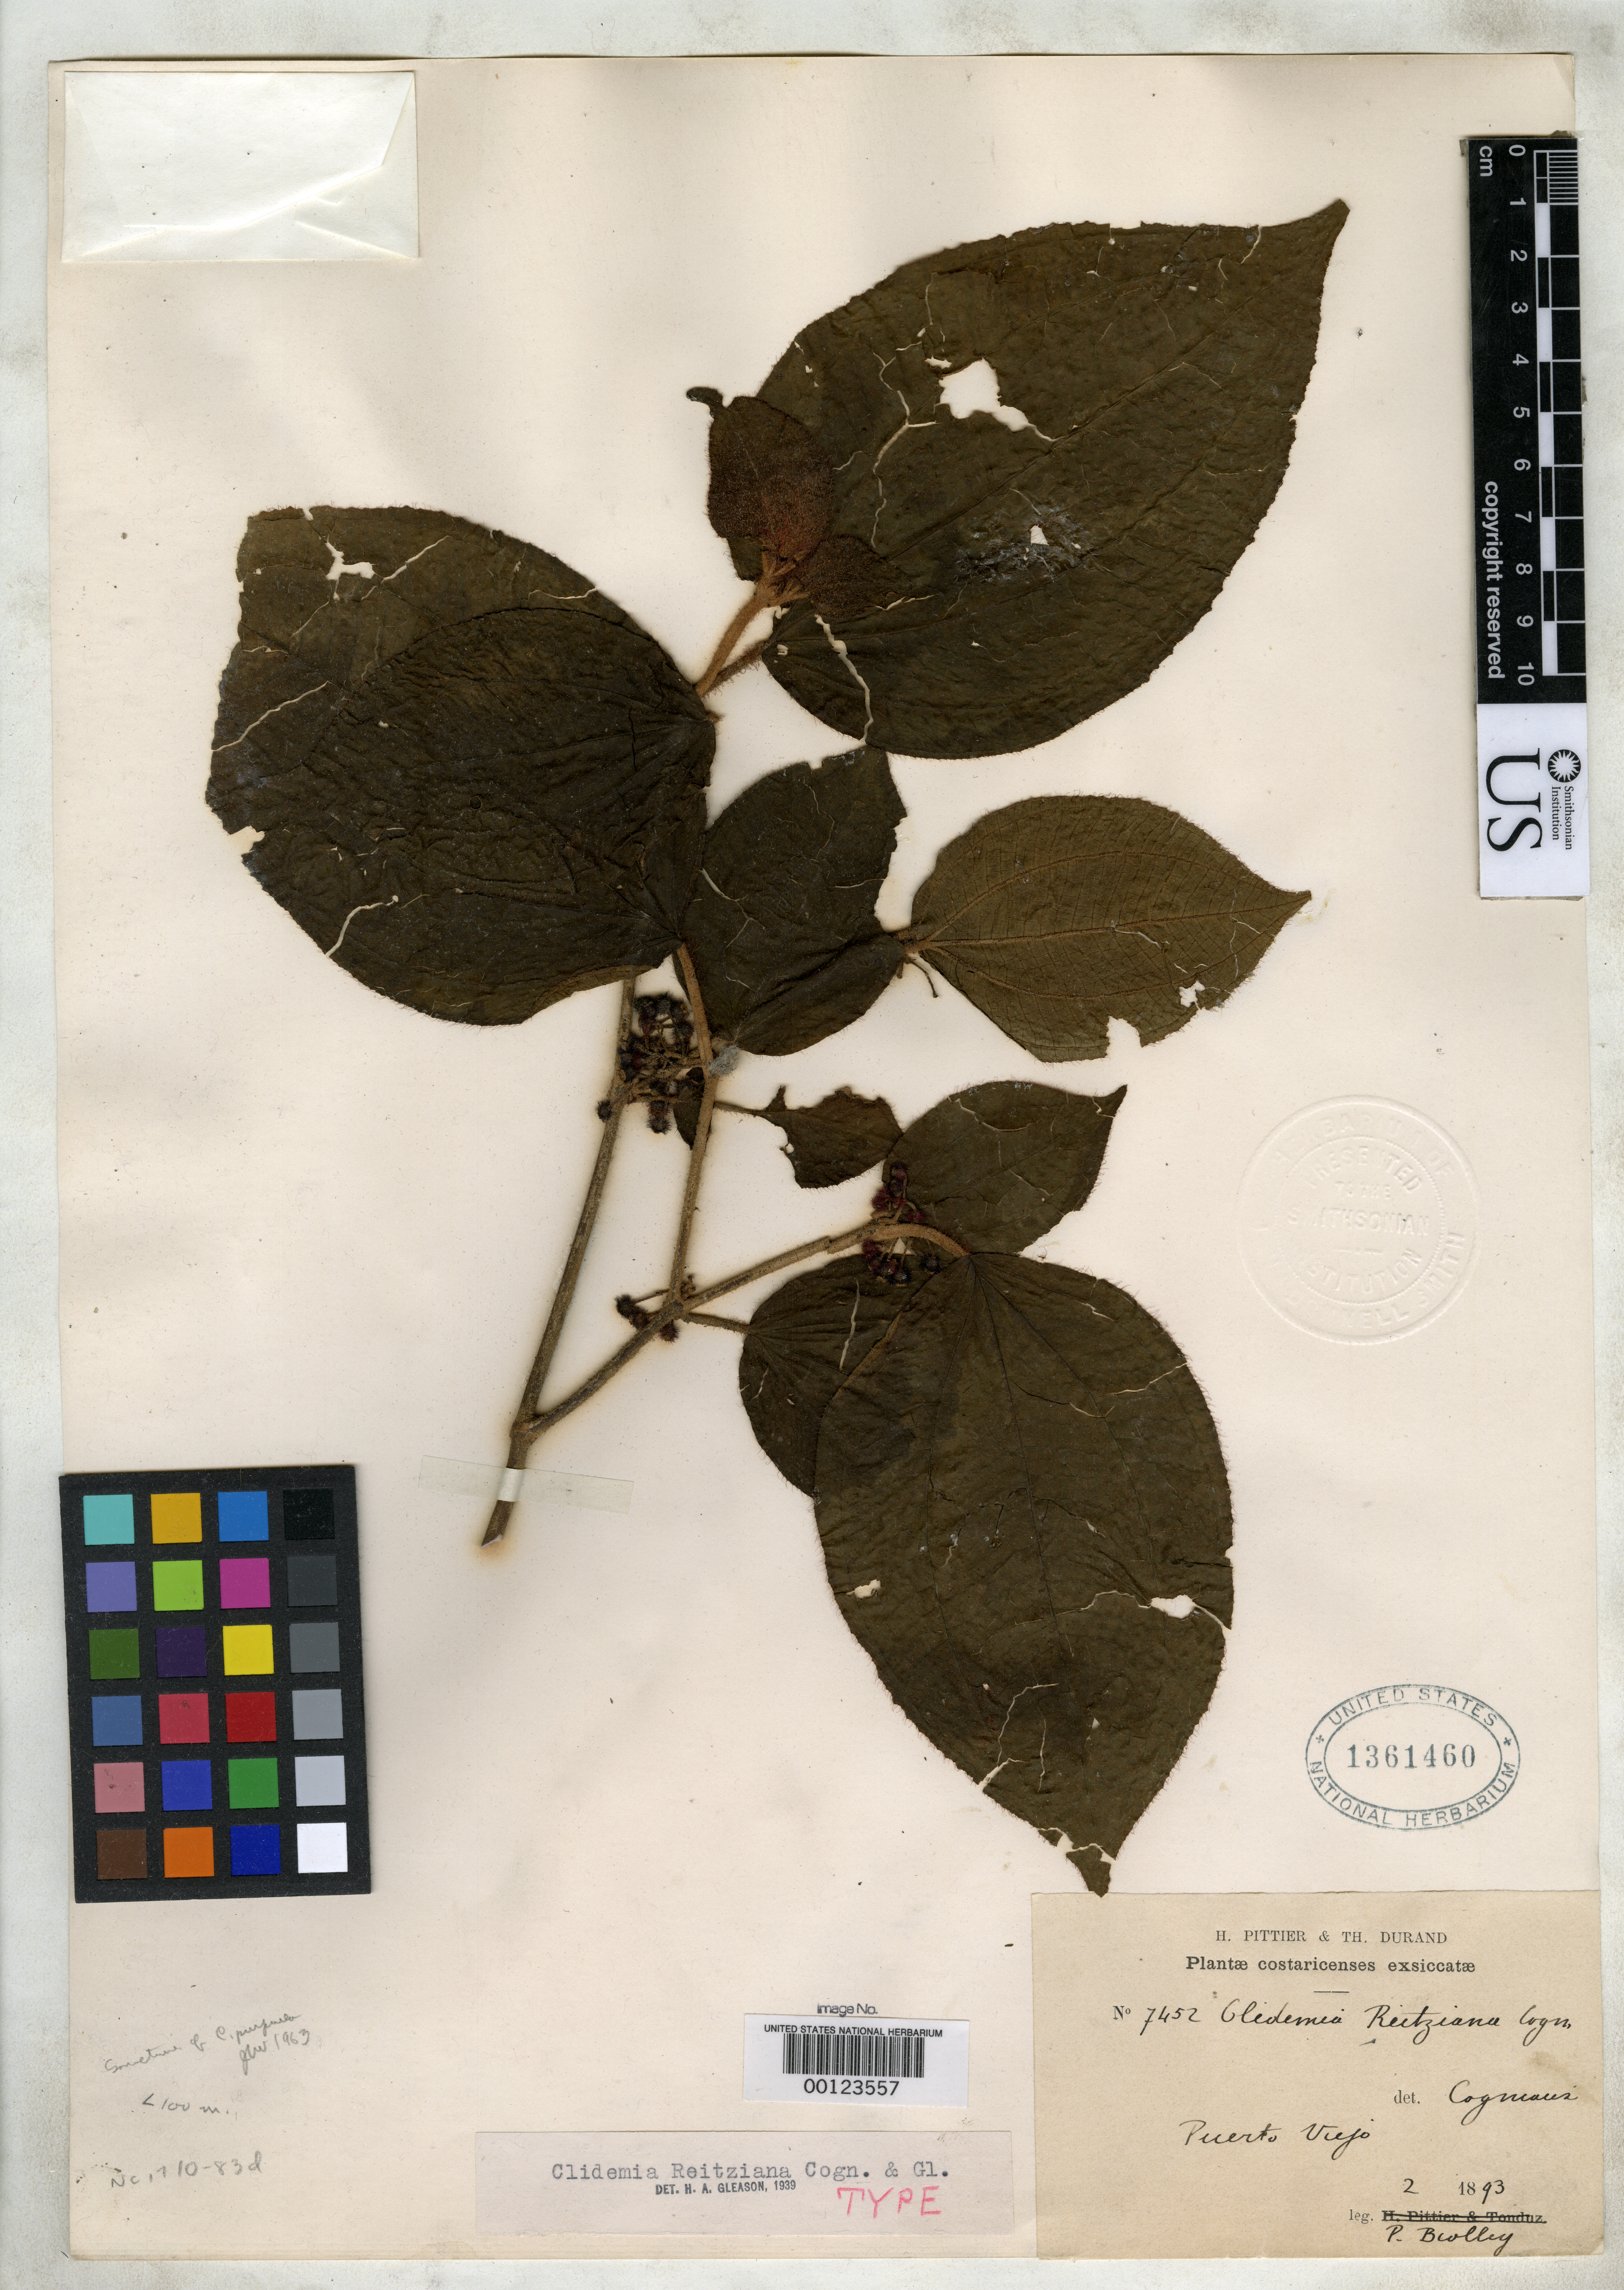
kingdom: Plantae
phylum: Tracheophyta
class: Magnoliopsida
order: Myrtales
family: Melastomataceae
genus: Clidemia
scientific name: Clidemia reitziana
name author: Cogn. & Gleason in Gleason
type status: Holotype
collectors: P. Biolley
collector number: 7452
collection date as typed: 1893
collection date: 1893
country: Costa Rica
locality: Puerto Viejo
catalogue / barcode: US 1361460